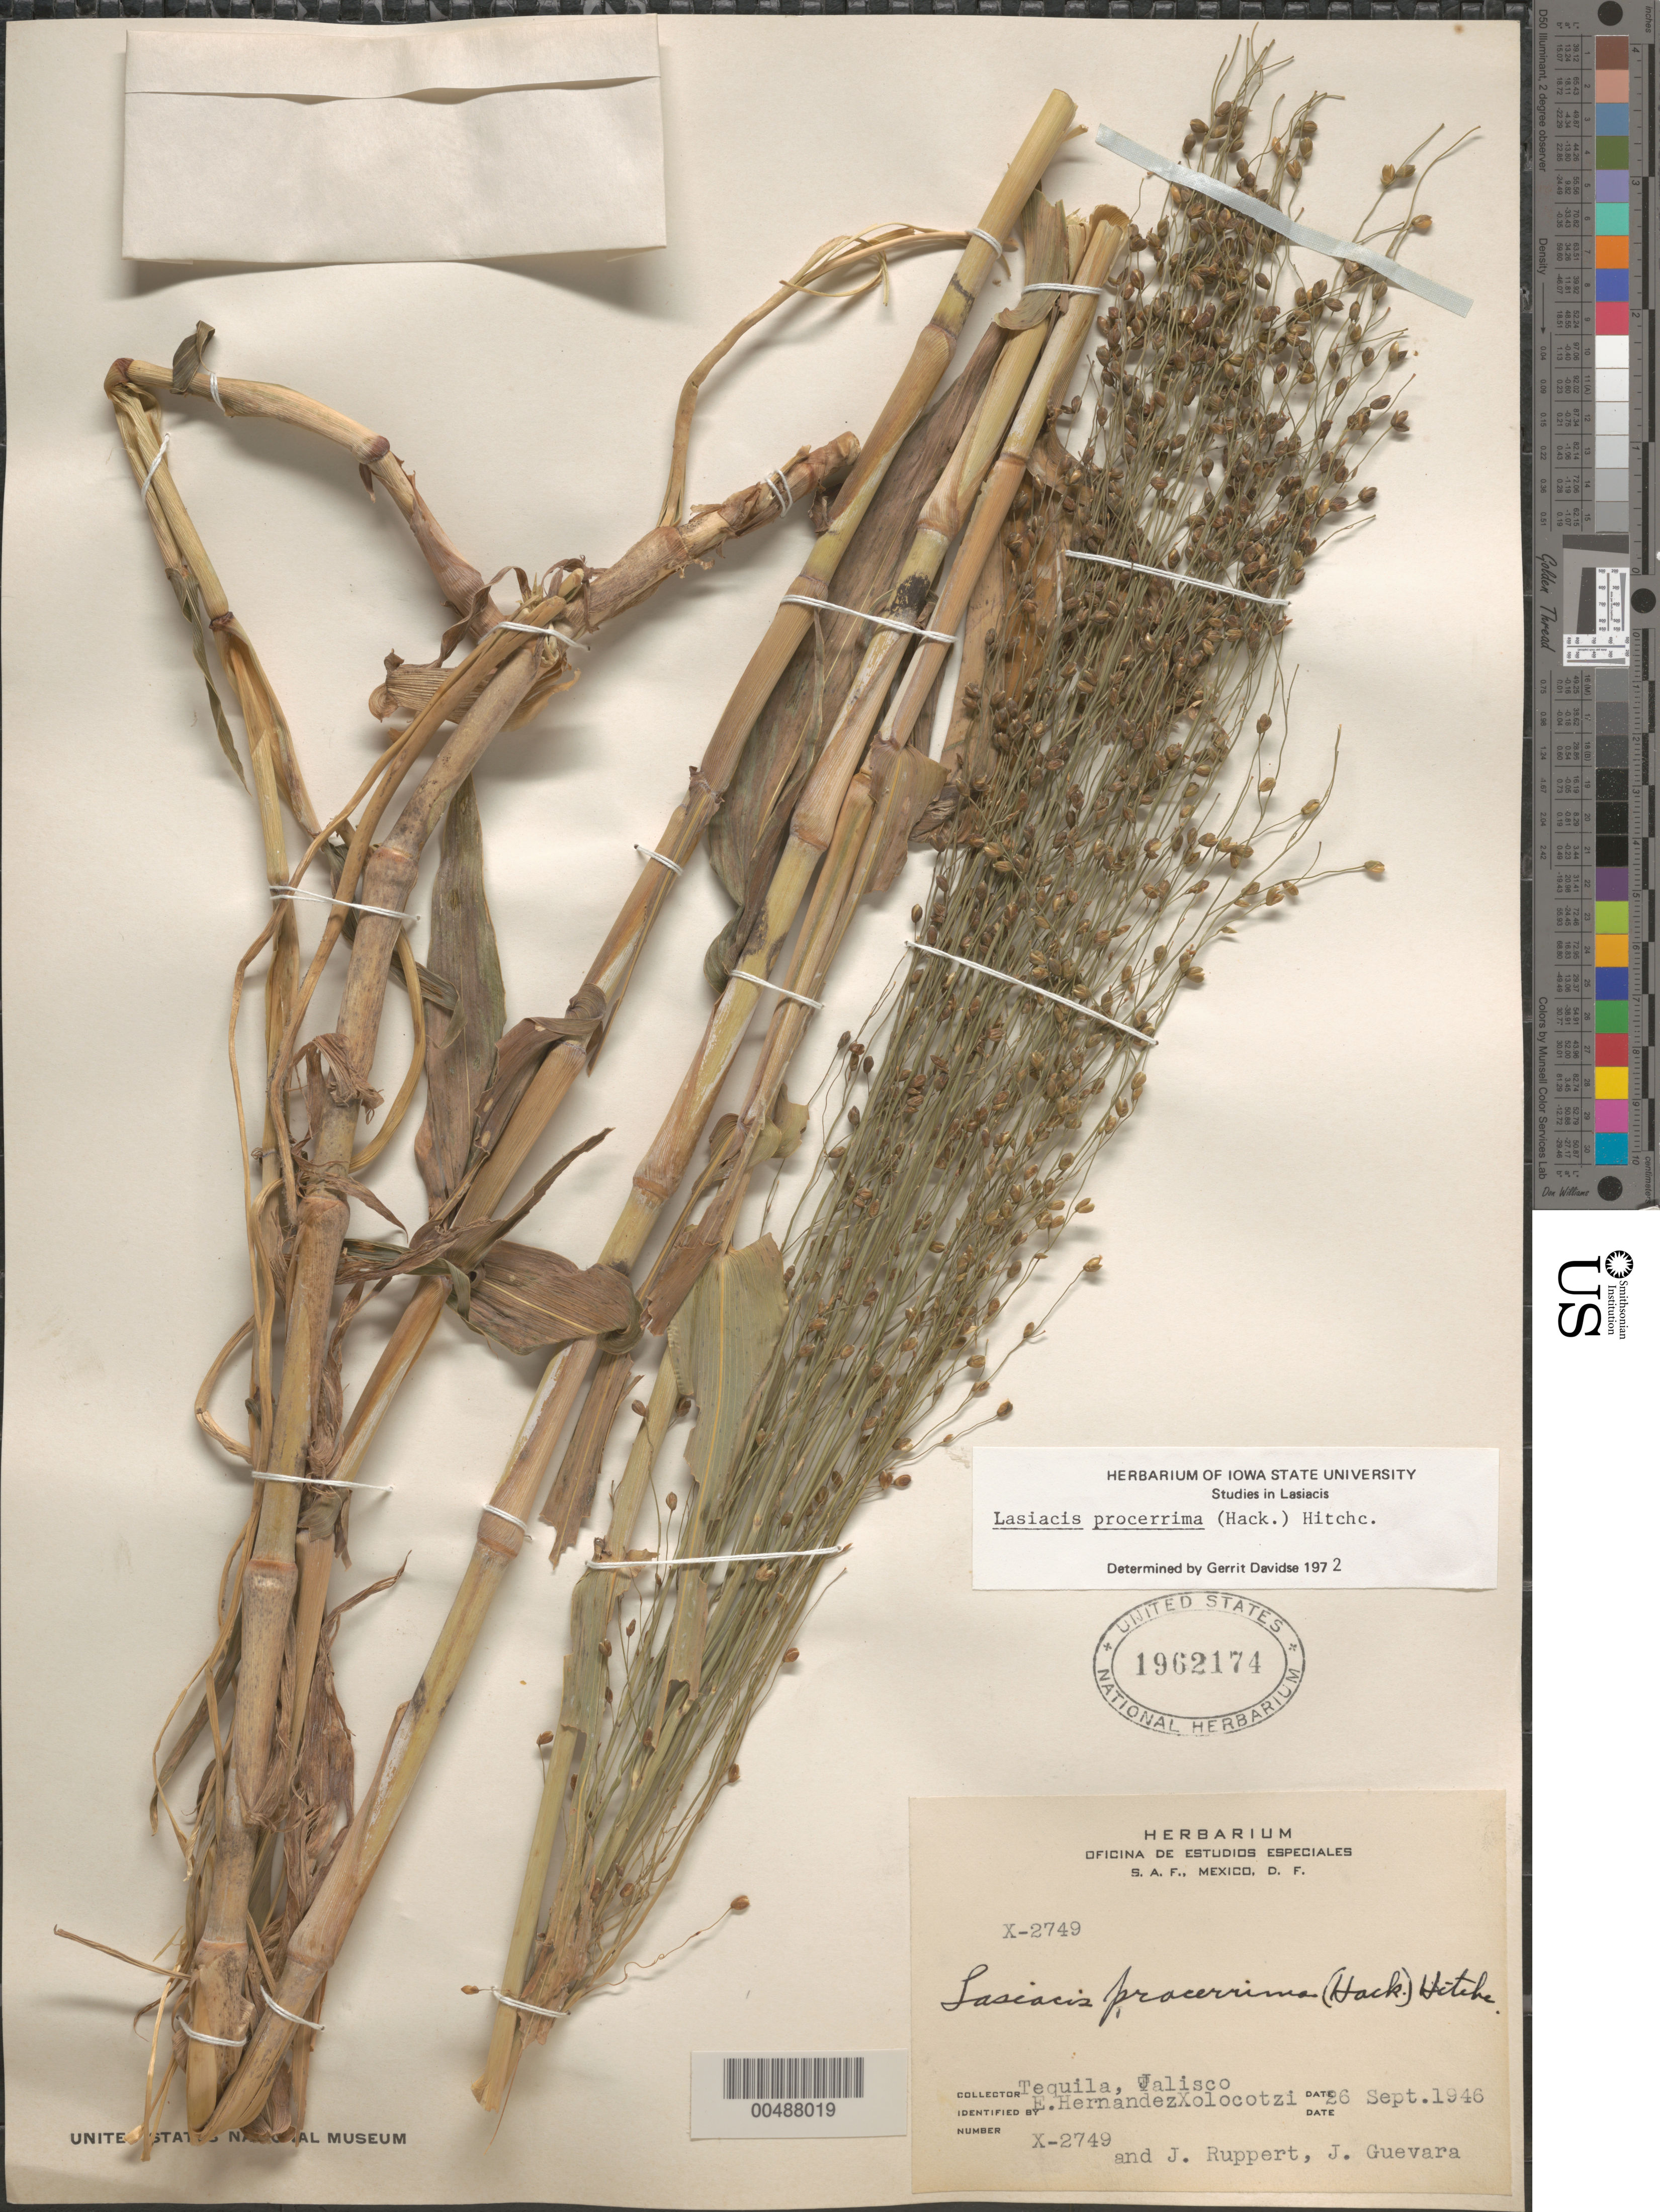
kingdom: Plantae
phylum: Tracheophyta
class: Liliopsida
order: Poales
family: Poaceae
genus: Lasiacis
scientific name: Lasiacis procerrima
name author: (Hack.) Hitchc.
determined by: Davidse, Gerrit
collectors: E. I. Hernández-X., J. Ruppert & J. Guevara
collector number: X-2749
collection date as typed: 26 Sep 1946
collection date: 1946-09-26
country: Mexico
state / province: Jalisco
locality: Tequila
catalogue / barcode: US 1962174